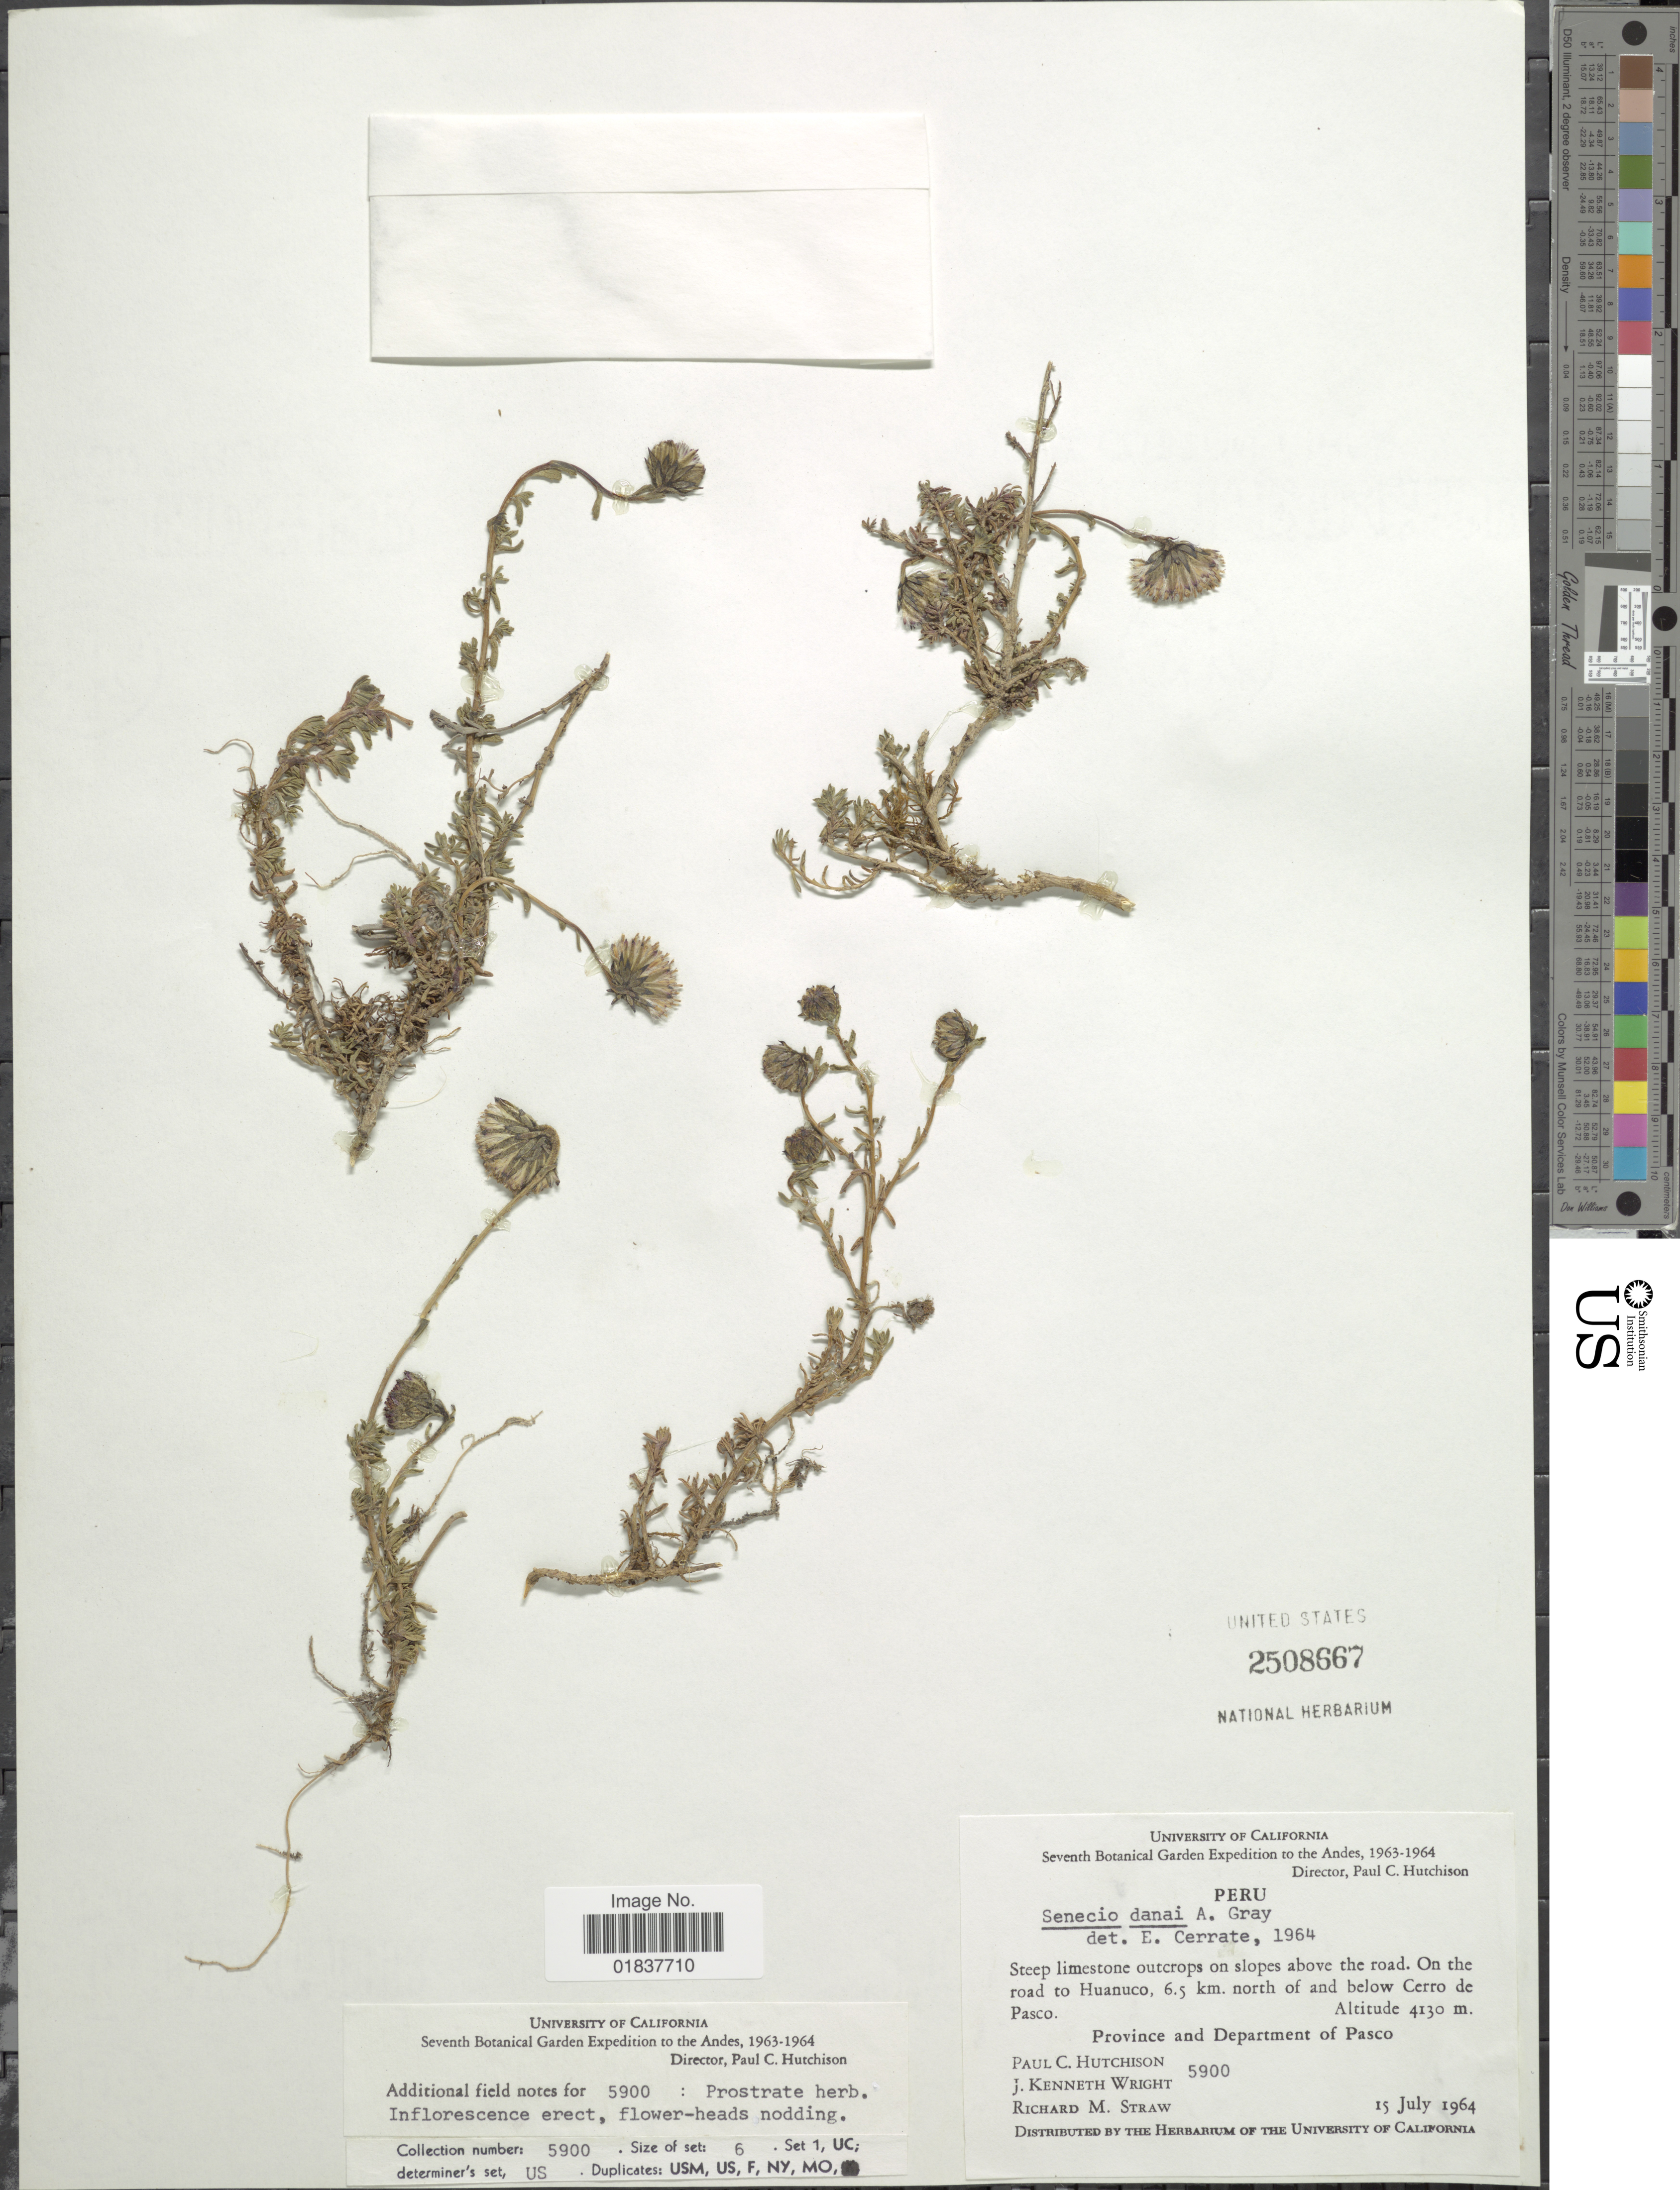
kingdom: Plantae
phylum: Tracheophyta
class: Magnoliopsida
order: Asterales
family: Asteraceae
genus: Senecio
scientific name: Senecio danal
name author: A. Gray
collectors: P. C. Hutchison, J. K. Wright & R. M. Straw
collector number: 5900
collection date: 1964-07-15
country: Peru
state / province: Pasco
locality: Andes, on the road to Huanuco, 6.5 km north of and below Cerro de Pasco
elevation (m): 4130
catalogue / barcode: US 2508667